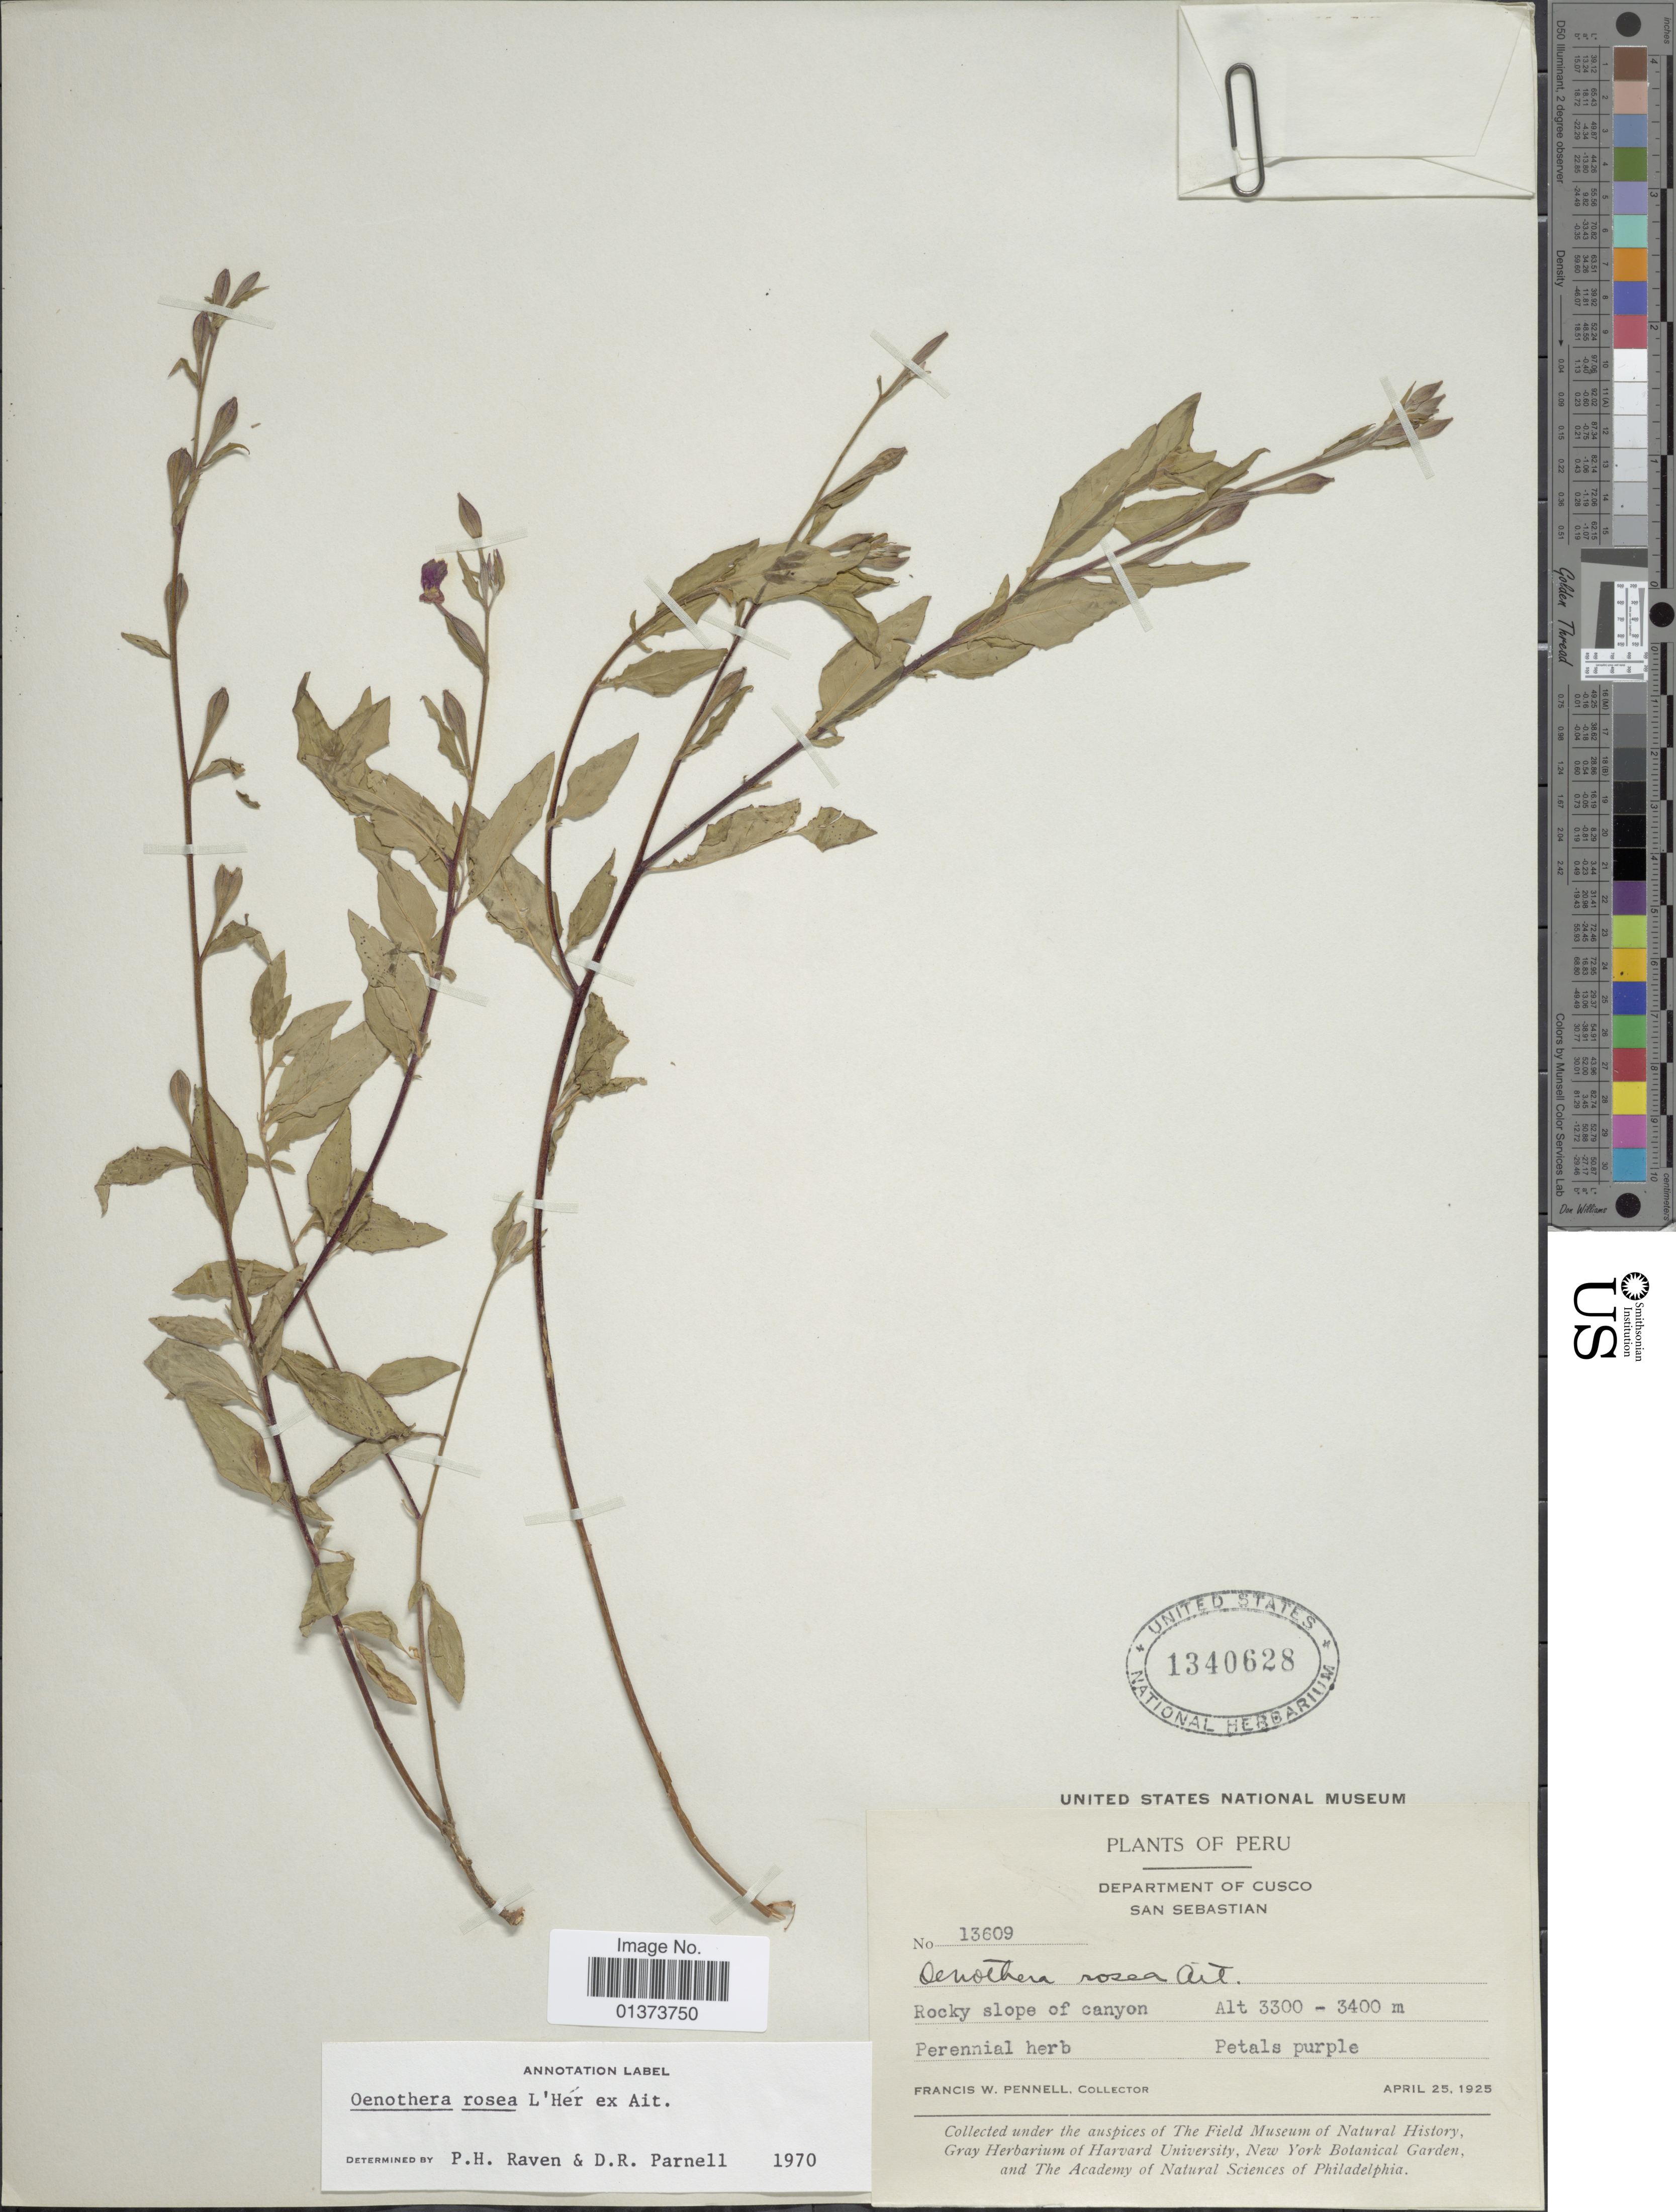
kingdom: Plantae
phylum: Tracheophyta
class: Magnoliopsida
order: Myrtales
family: Onagraceae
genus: Oenothera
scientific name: Oenothera rosea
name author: L'Hér. ex Aiton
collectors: F. W. Pennell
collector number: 13609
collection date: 1925-04-25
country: Peru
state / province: Cusco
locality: San Sebastian, Rocky slope of canyon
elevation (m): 3300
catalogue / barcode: US 1340628